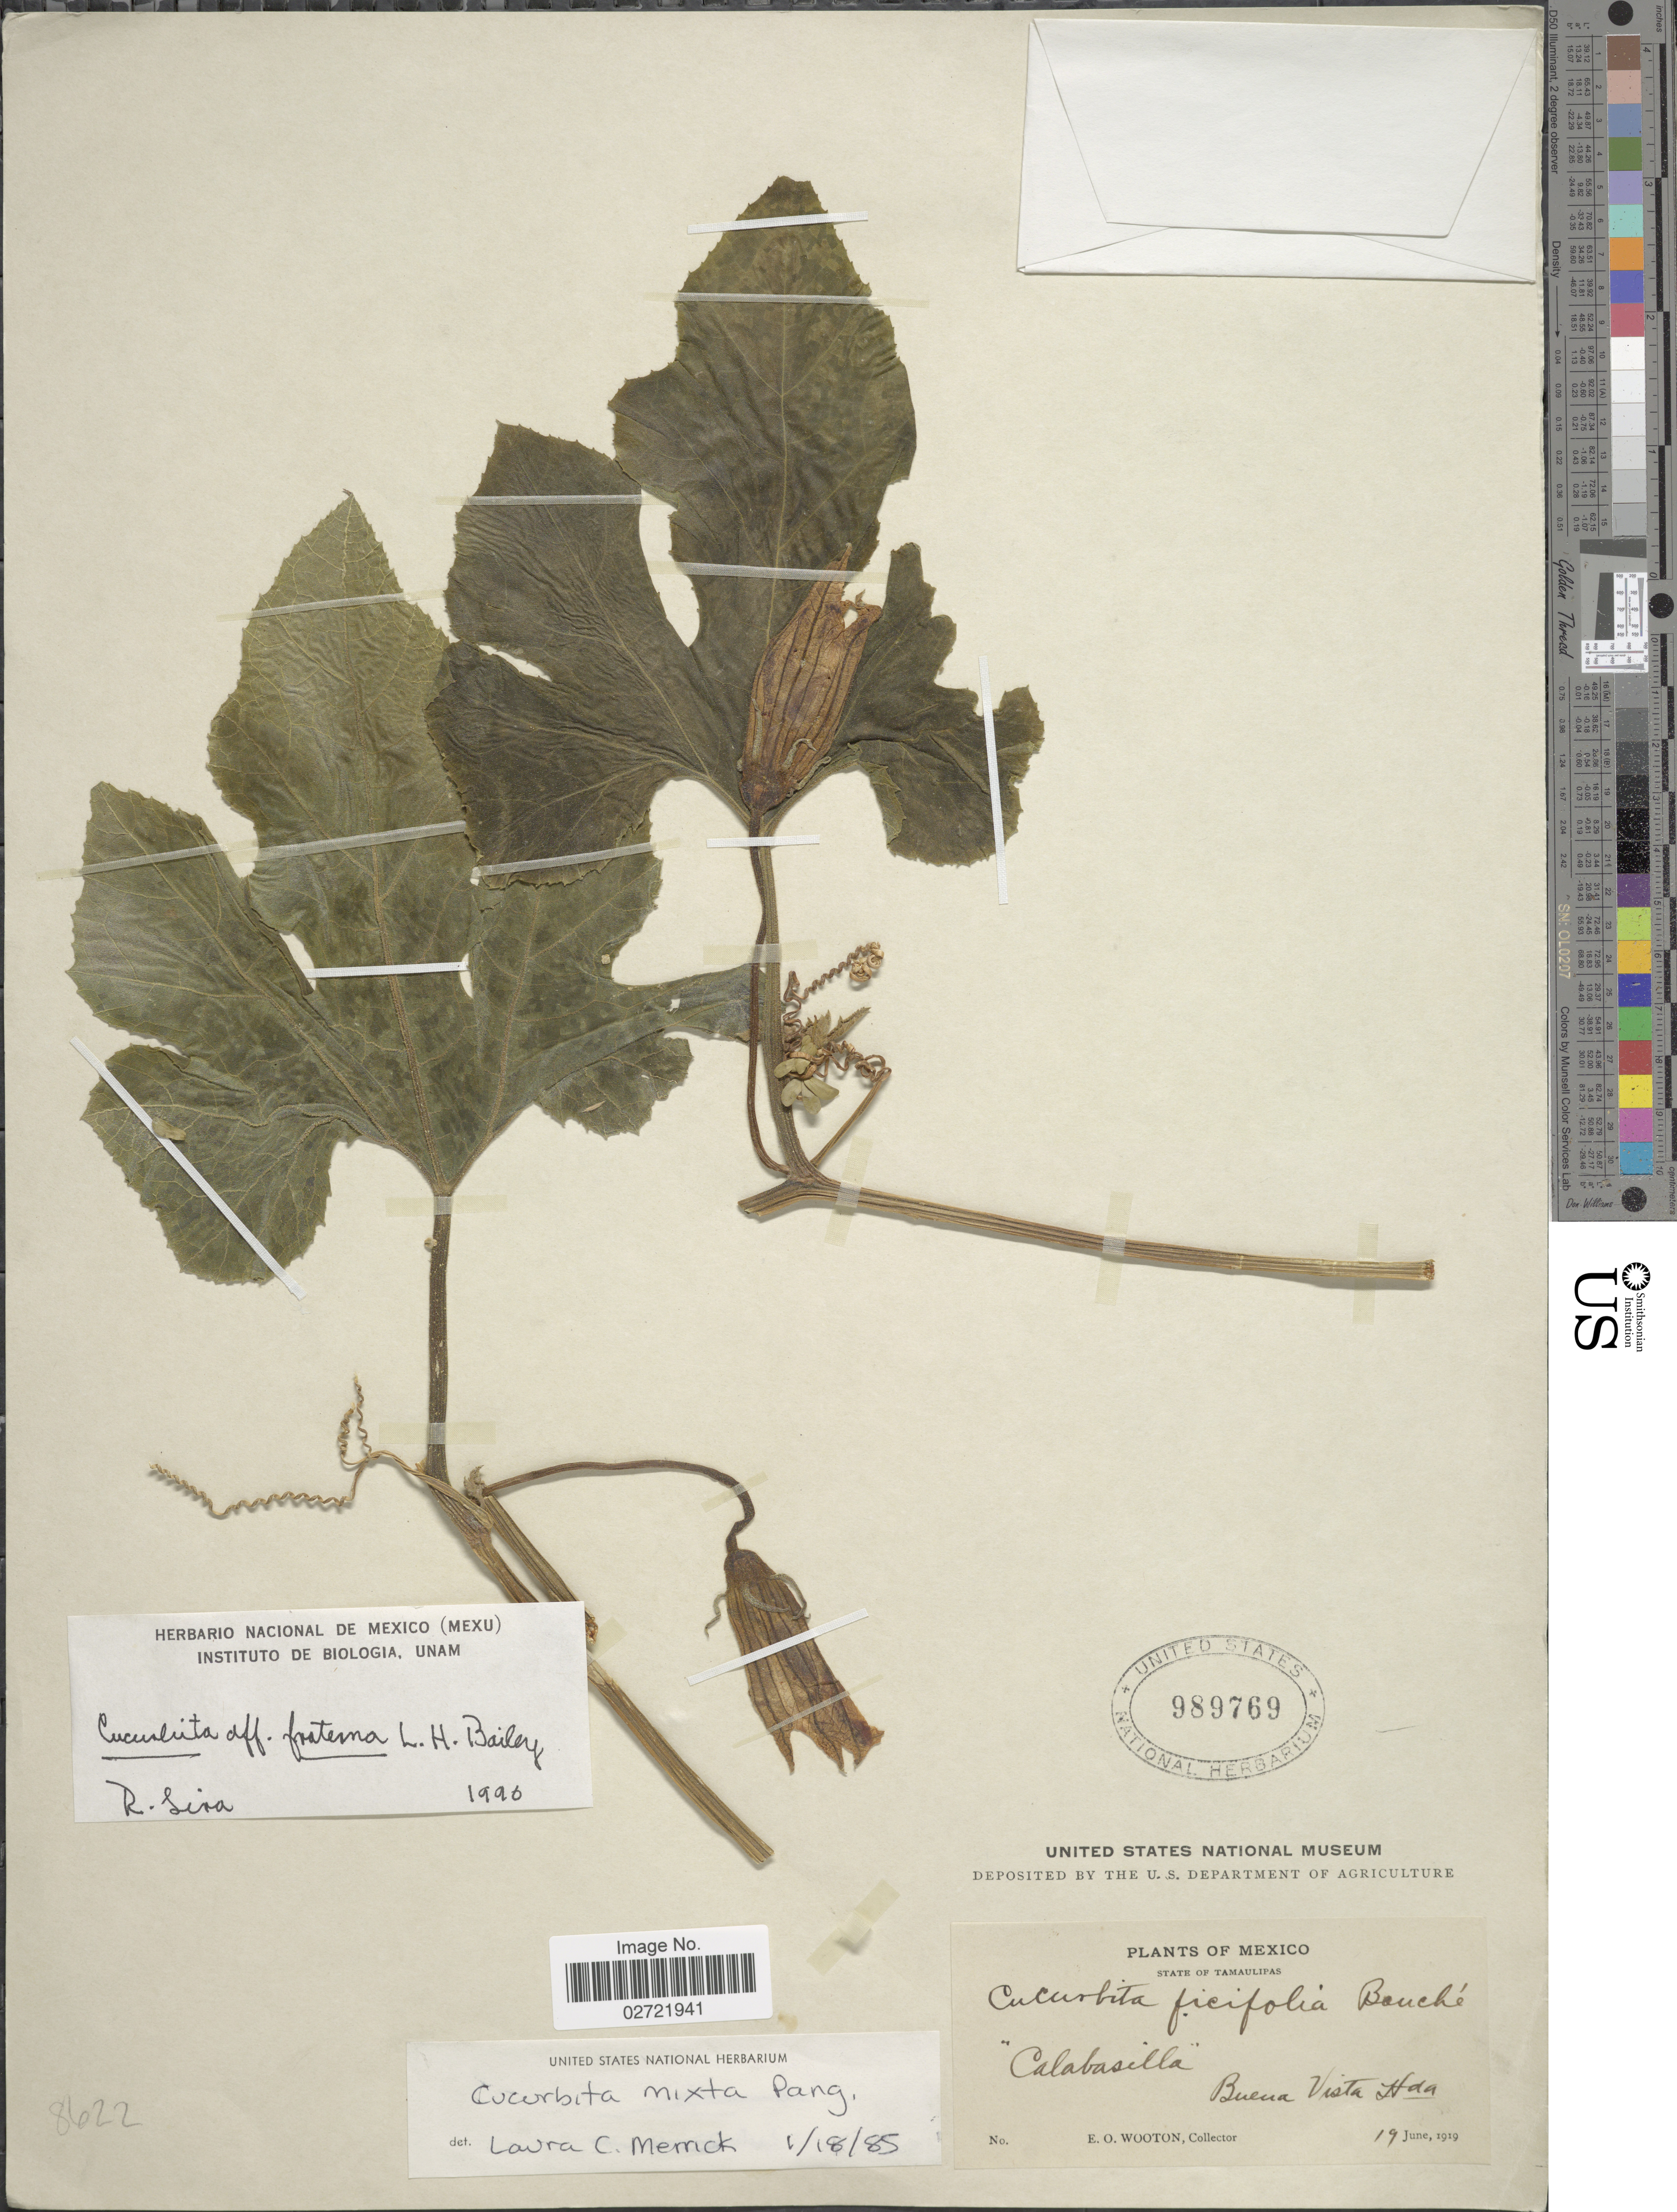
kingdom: Plantae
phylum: Tracheophyta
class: Magnoliopsida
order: Cucurbitales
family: Cucurbitaceae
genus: Cucurbita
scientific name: Cucurbita fraterna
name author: L.H. Bailey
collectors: E. O. Wooton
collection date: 1919-06-19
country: Mexico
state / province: Tamaulipas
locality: Buena Vista Hda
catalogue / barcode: US 989769